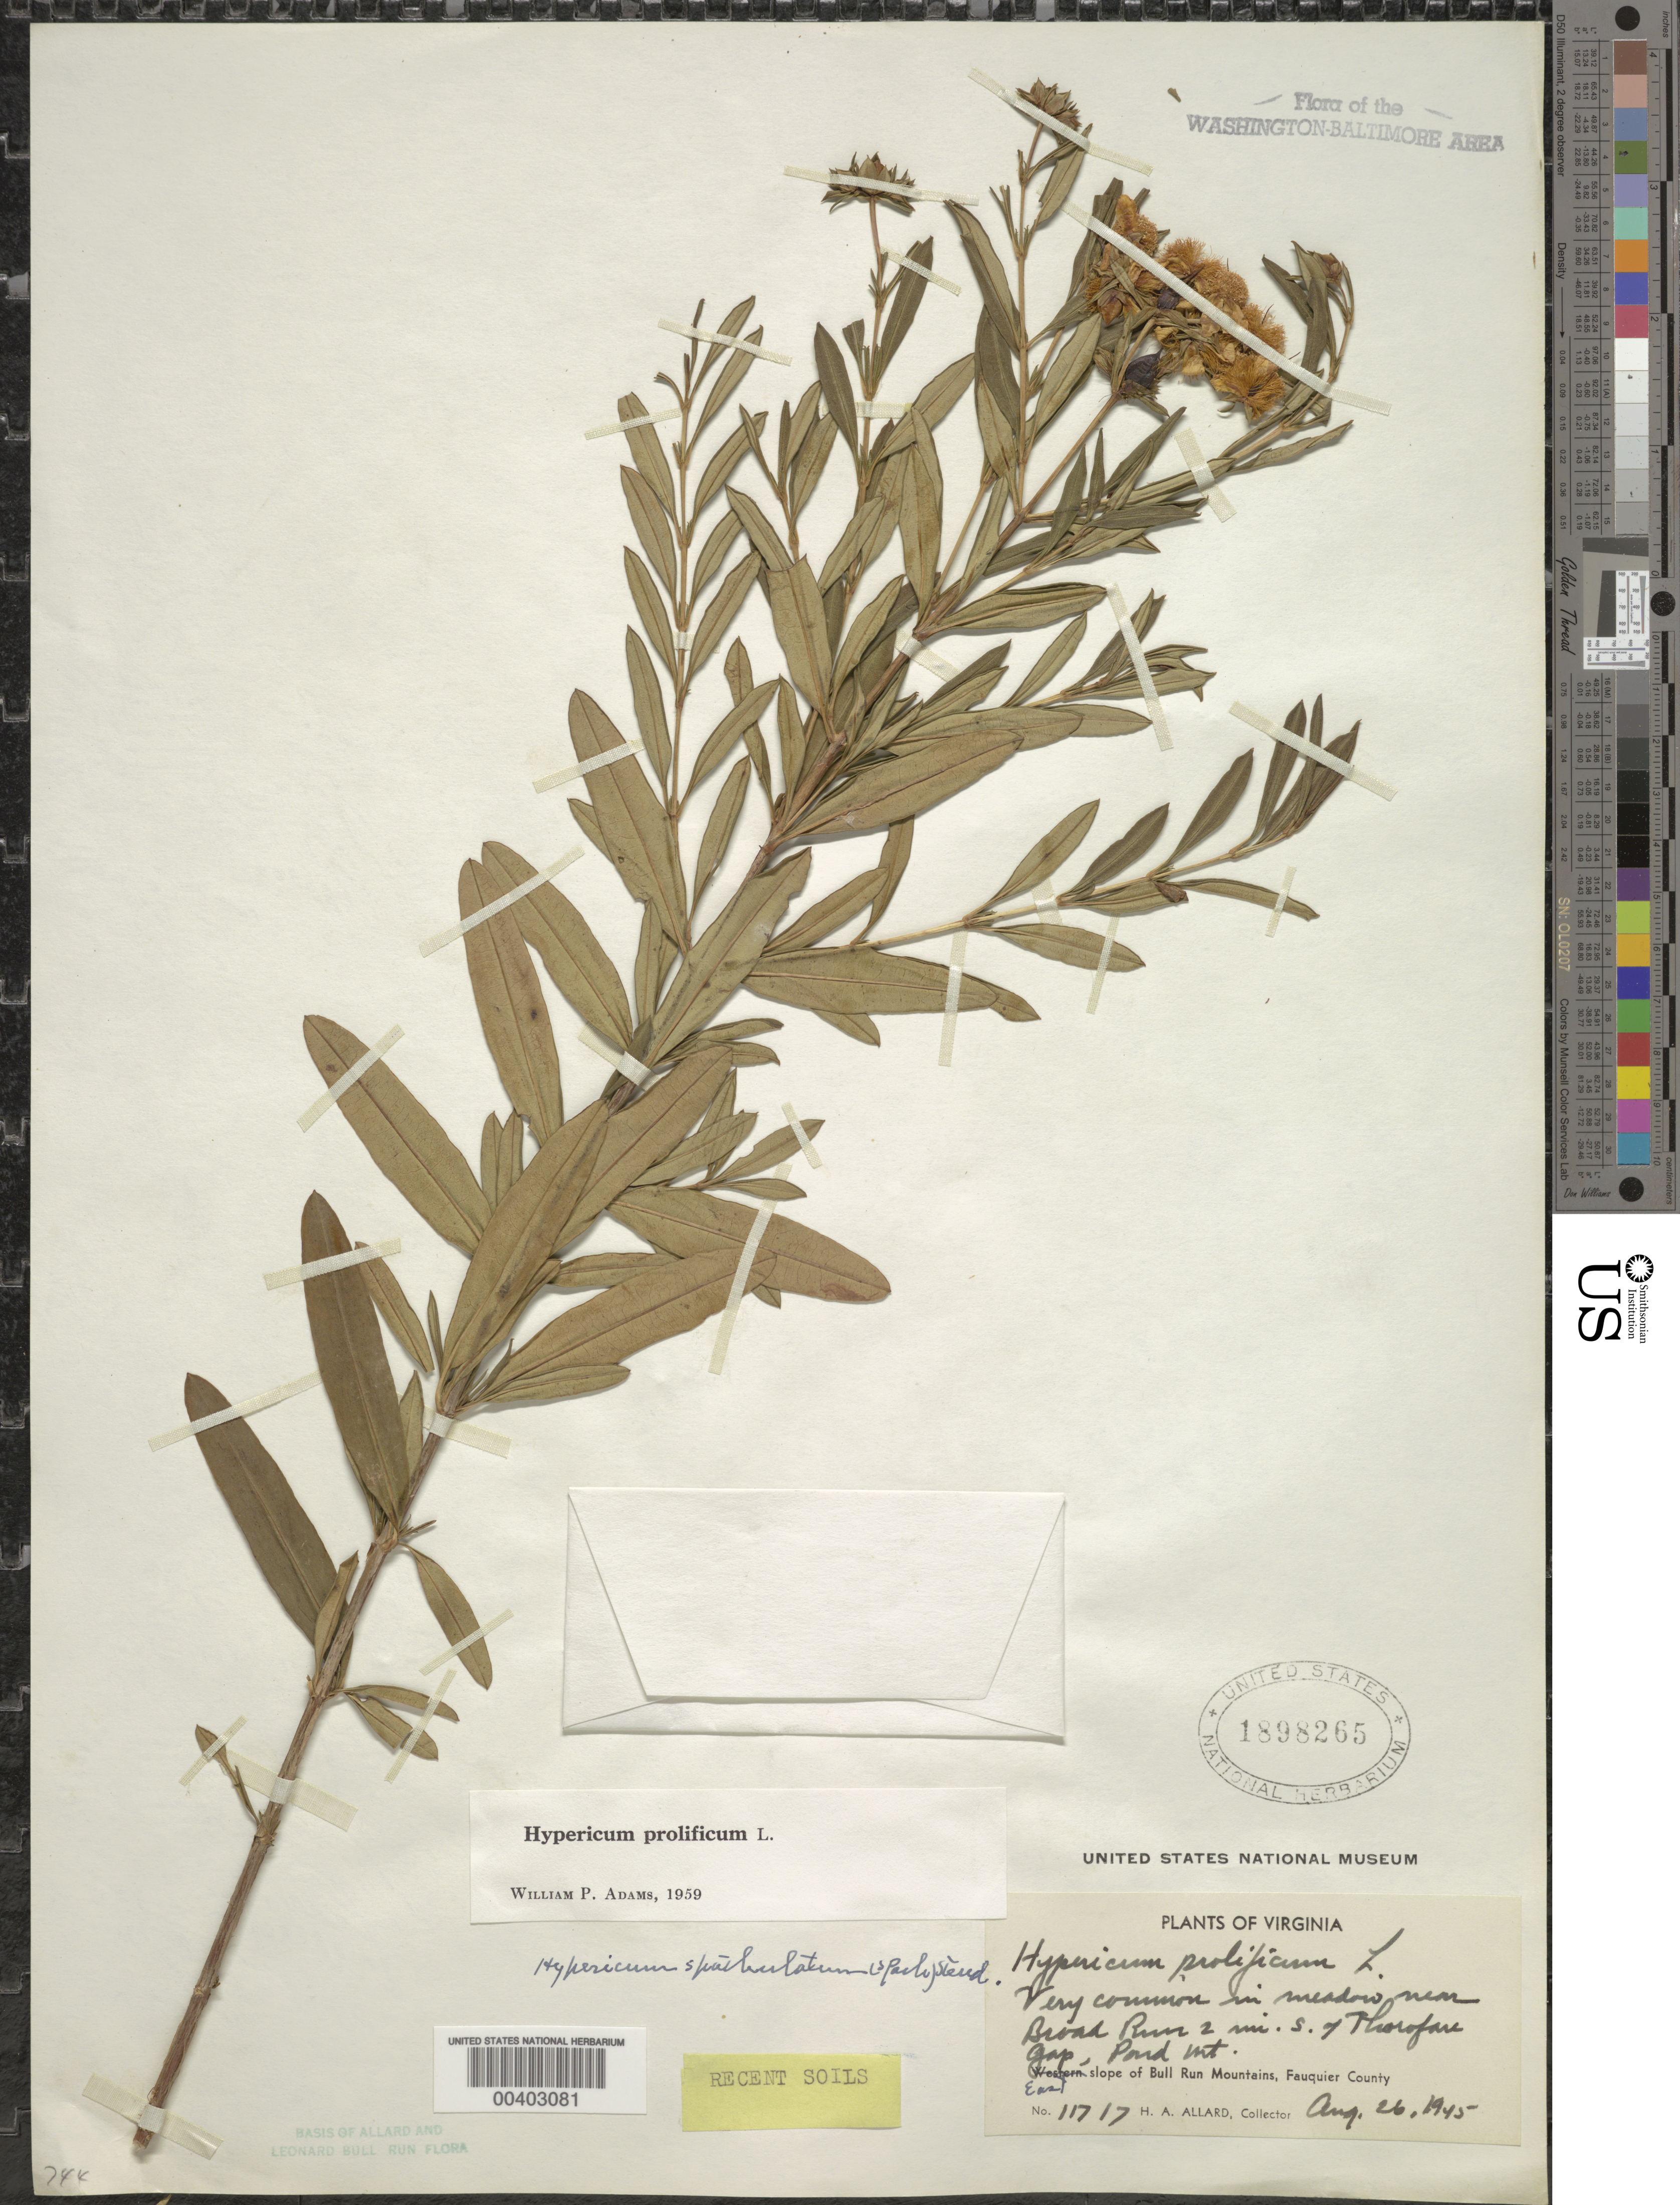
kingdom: Plantae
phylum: Tracheophyta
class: Magnoliopsida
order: Malpighiales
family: Hypericaceae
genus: Hypericum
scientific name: Hypericum prolificum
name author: L.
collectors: H. A. Allard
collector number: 11717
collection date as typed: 26 Aug 1945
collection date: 1945-08-26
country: United States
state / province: Virginia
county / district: Fauquier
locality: Broad Run south of Thorofare Gap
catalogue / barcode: US 1898265